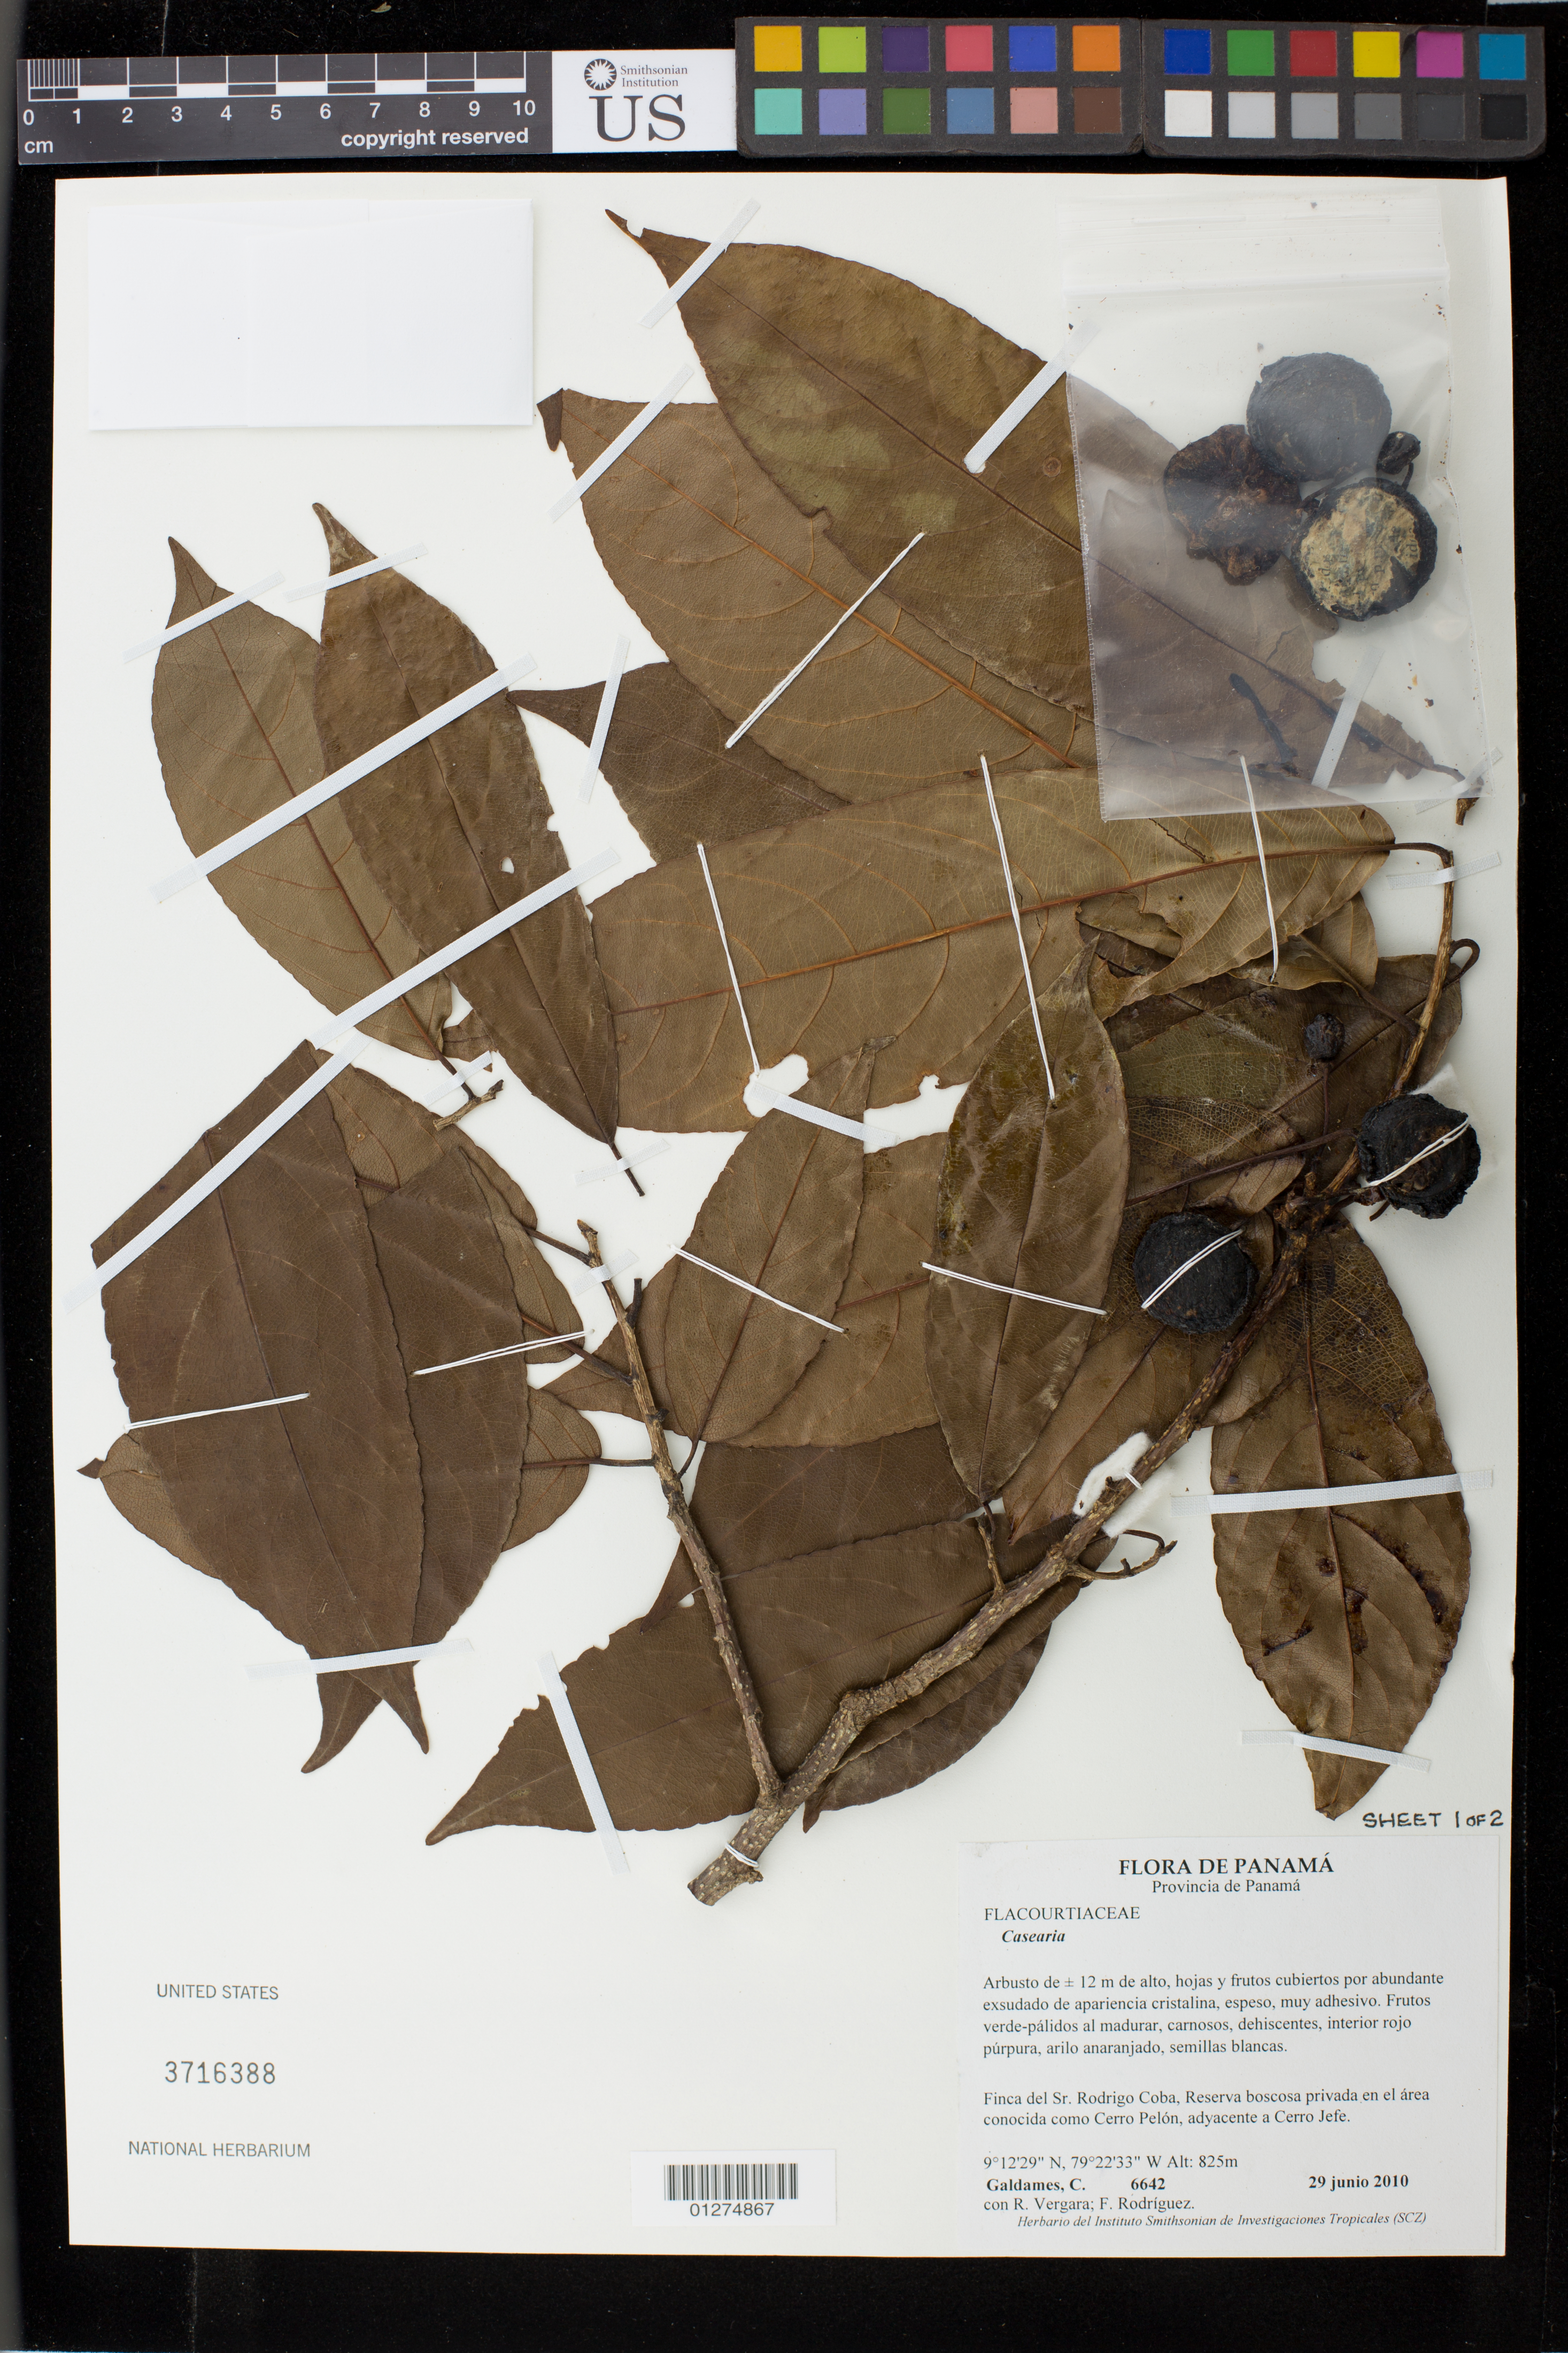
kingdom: Plantae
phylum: Tracheophyta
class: Magnoliopsida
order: Malpighiales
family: Salicaceae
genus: Casearia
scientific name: Casearia sp.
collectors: C. Galdames, R. Vergara & F. Rodriguez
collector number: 6642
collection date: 2010-06-29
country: Panama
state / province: Panamá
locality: Finca del Sr. Rodrigo Coba, Reserva boscosa privada en el area conocida como Cerro Pelon, adyacente a Cerro Jefe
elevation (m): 825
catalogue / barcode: US 3716388